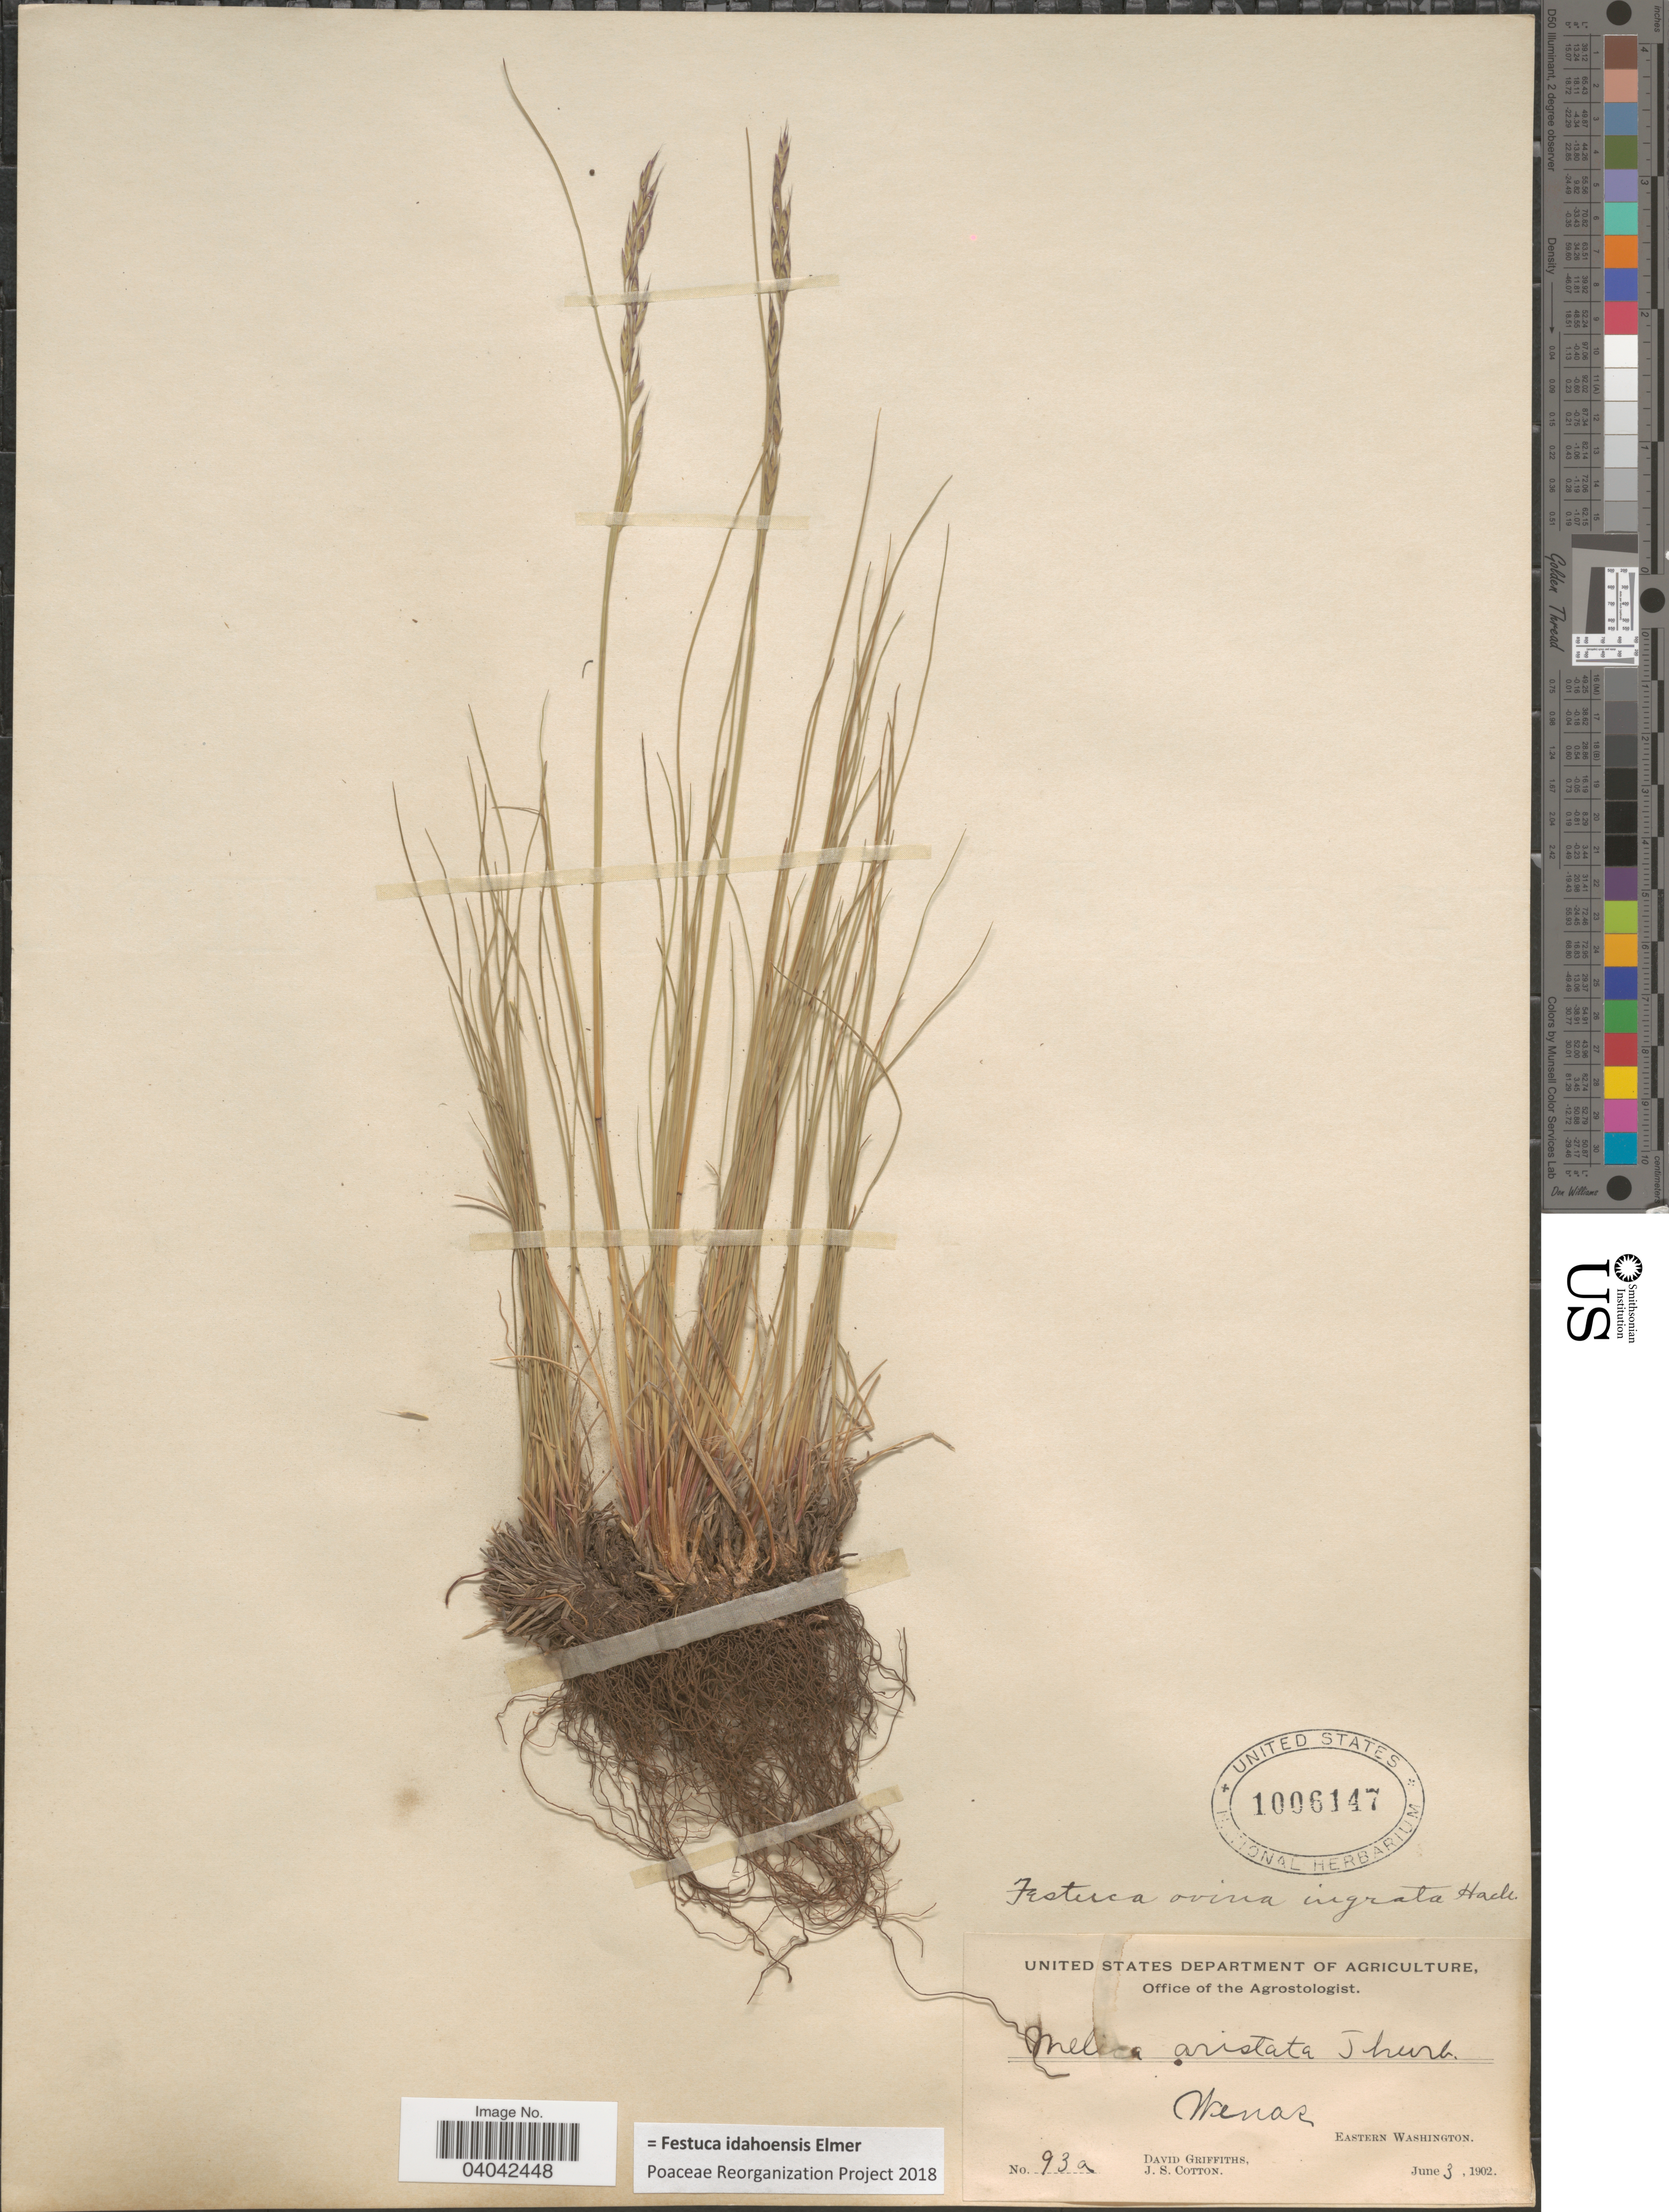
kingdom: Plantae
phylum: Tracheophyta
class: Liliopsida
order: Poales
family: Poaceae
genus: Festuca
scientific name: Festuca idahoensis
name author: Elmer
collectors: D. Griffiths & J. S. Cotton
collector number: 93a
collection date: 1902-06-03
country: United States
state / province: Washington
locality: Wenas, Eastern Washington.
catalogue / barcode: US 1006147